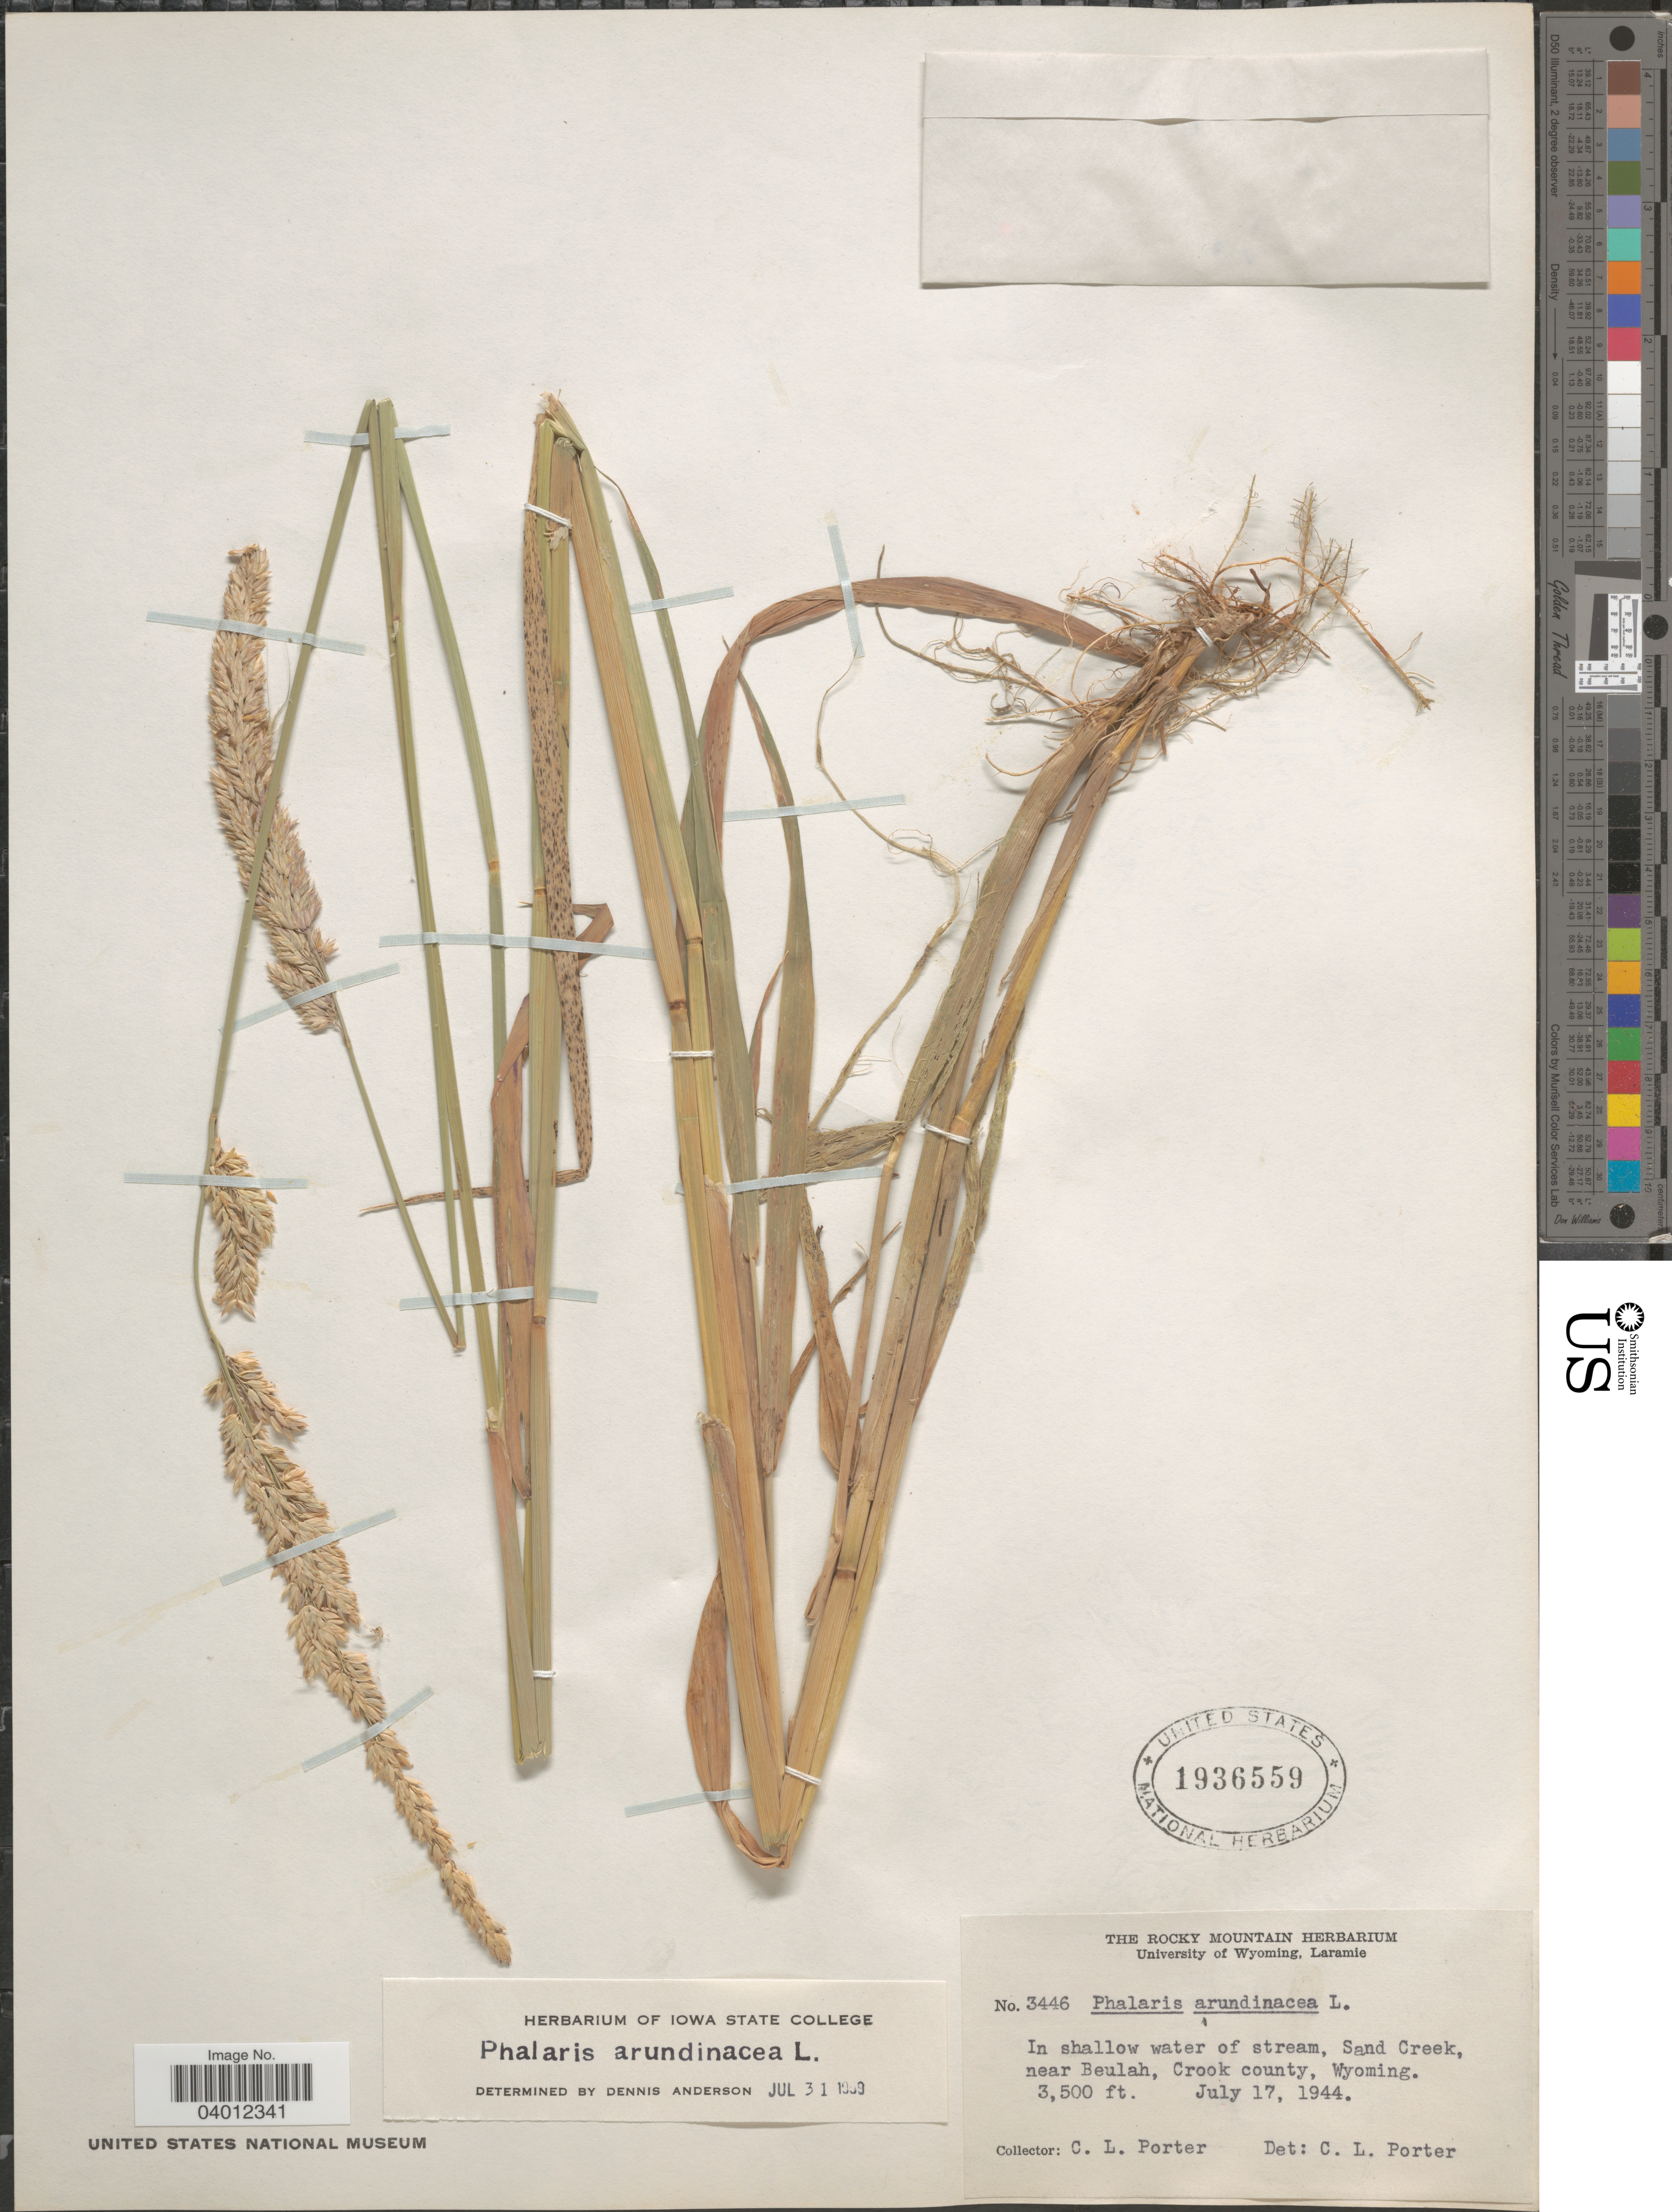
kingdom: Plantae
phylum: Tracheophyta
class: Liliopsida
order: Poales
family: Poaceae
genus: Phalaris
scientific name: Phalaris arundinacea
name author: L.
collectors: C. L. Porter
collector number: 3446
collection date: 1944-07-17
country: United States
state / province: Wyoming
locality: In shallow water of stream, Sand Creek, near Beulah, Crook county.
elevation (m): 1067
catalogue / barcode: US 1936559